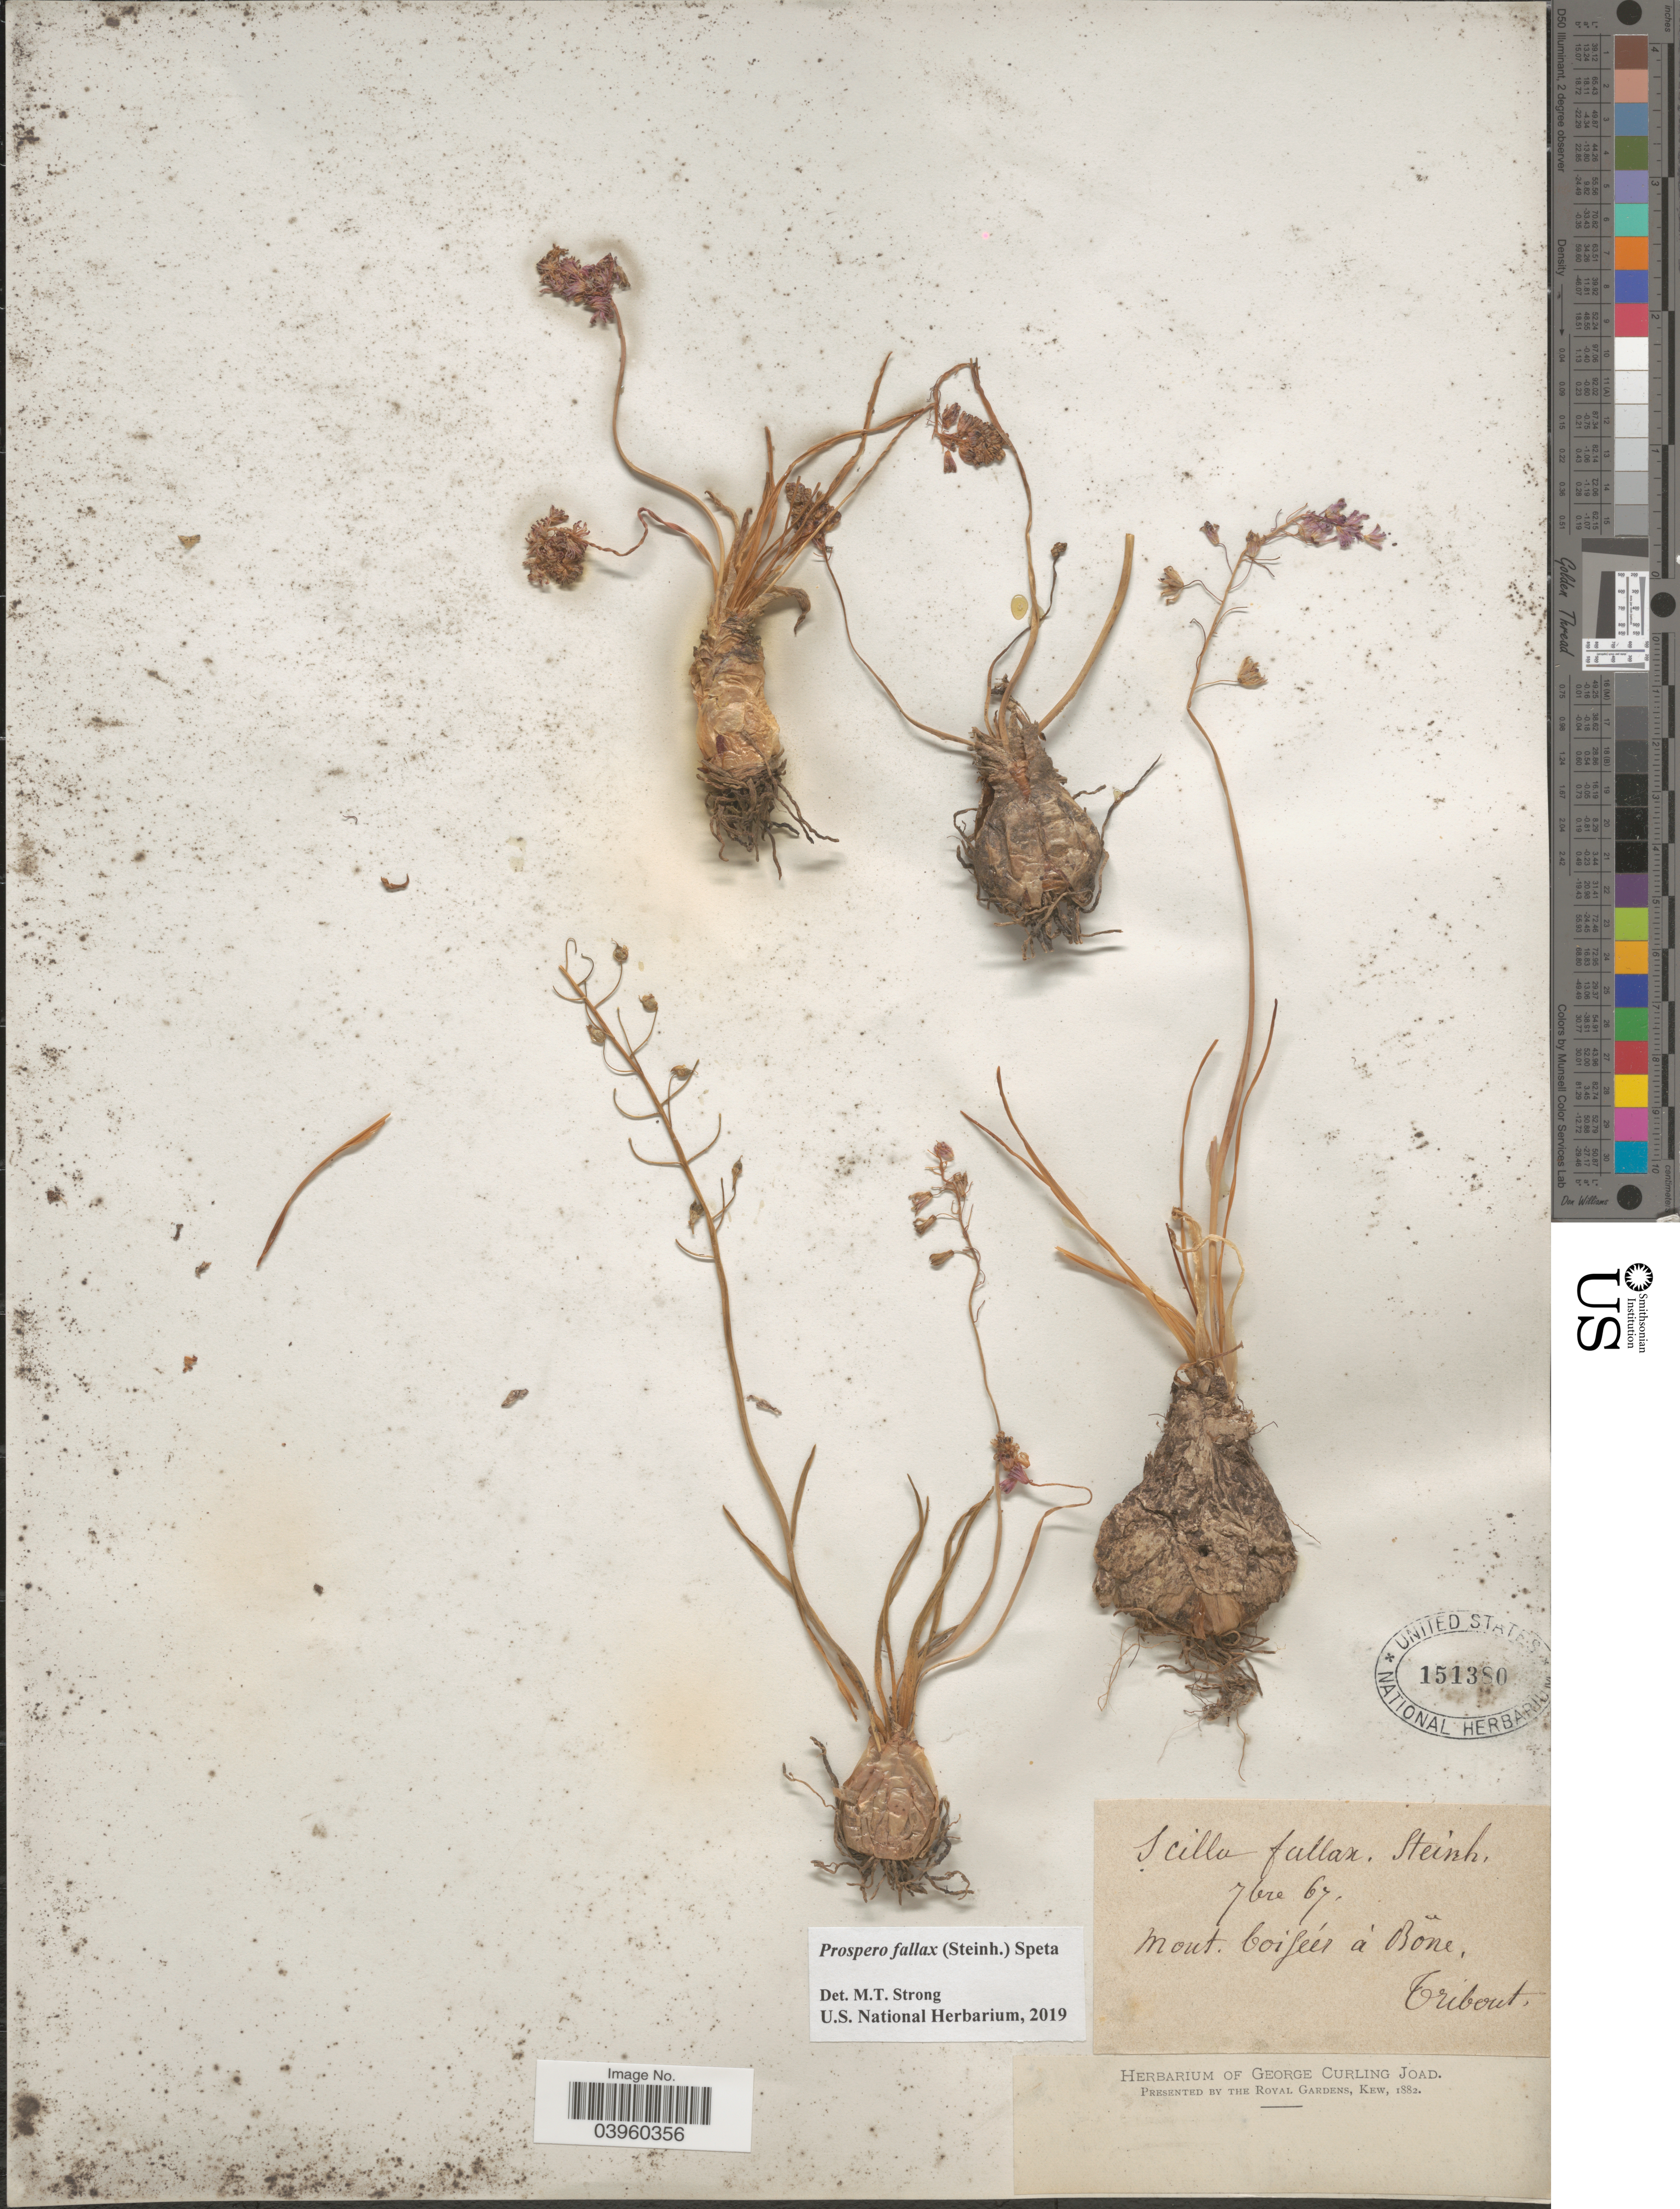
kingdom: Plantae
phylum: Tracheophyta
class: Liliopsida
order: Asparagales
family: Asparagaceae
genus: Prospero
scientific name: Prospero fallax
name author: (Steinh.) Speta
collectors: Tribout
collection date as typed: Transcribed d/m/y: /9/67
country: Algeria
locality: Mont. Boijeér [interpreted] à Boñe.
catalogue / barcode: US 151380